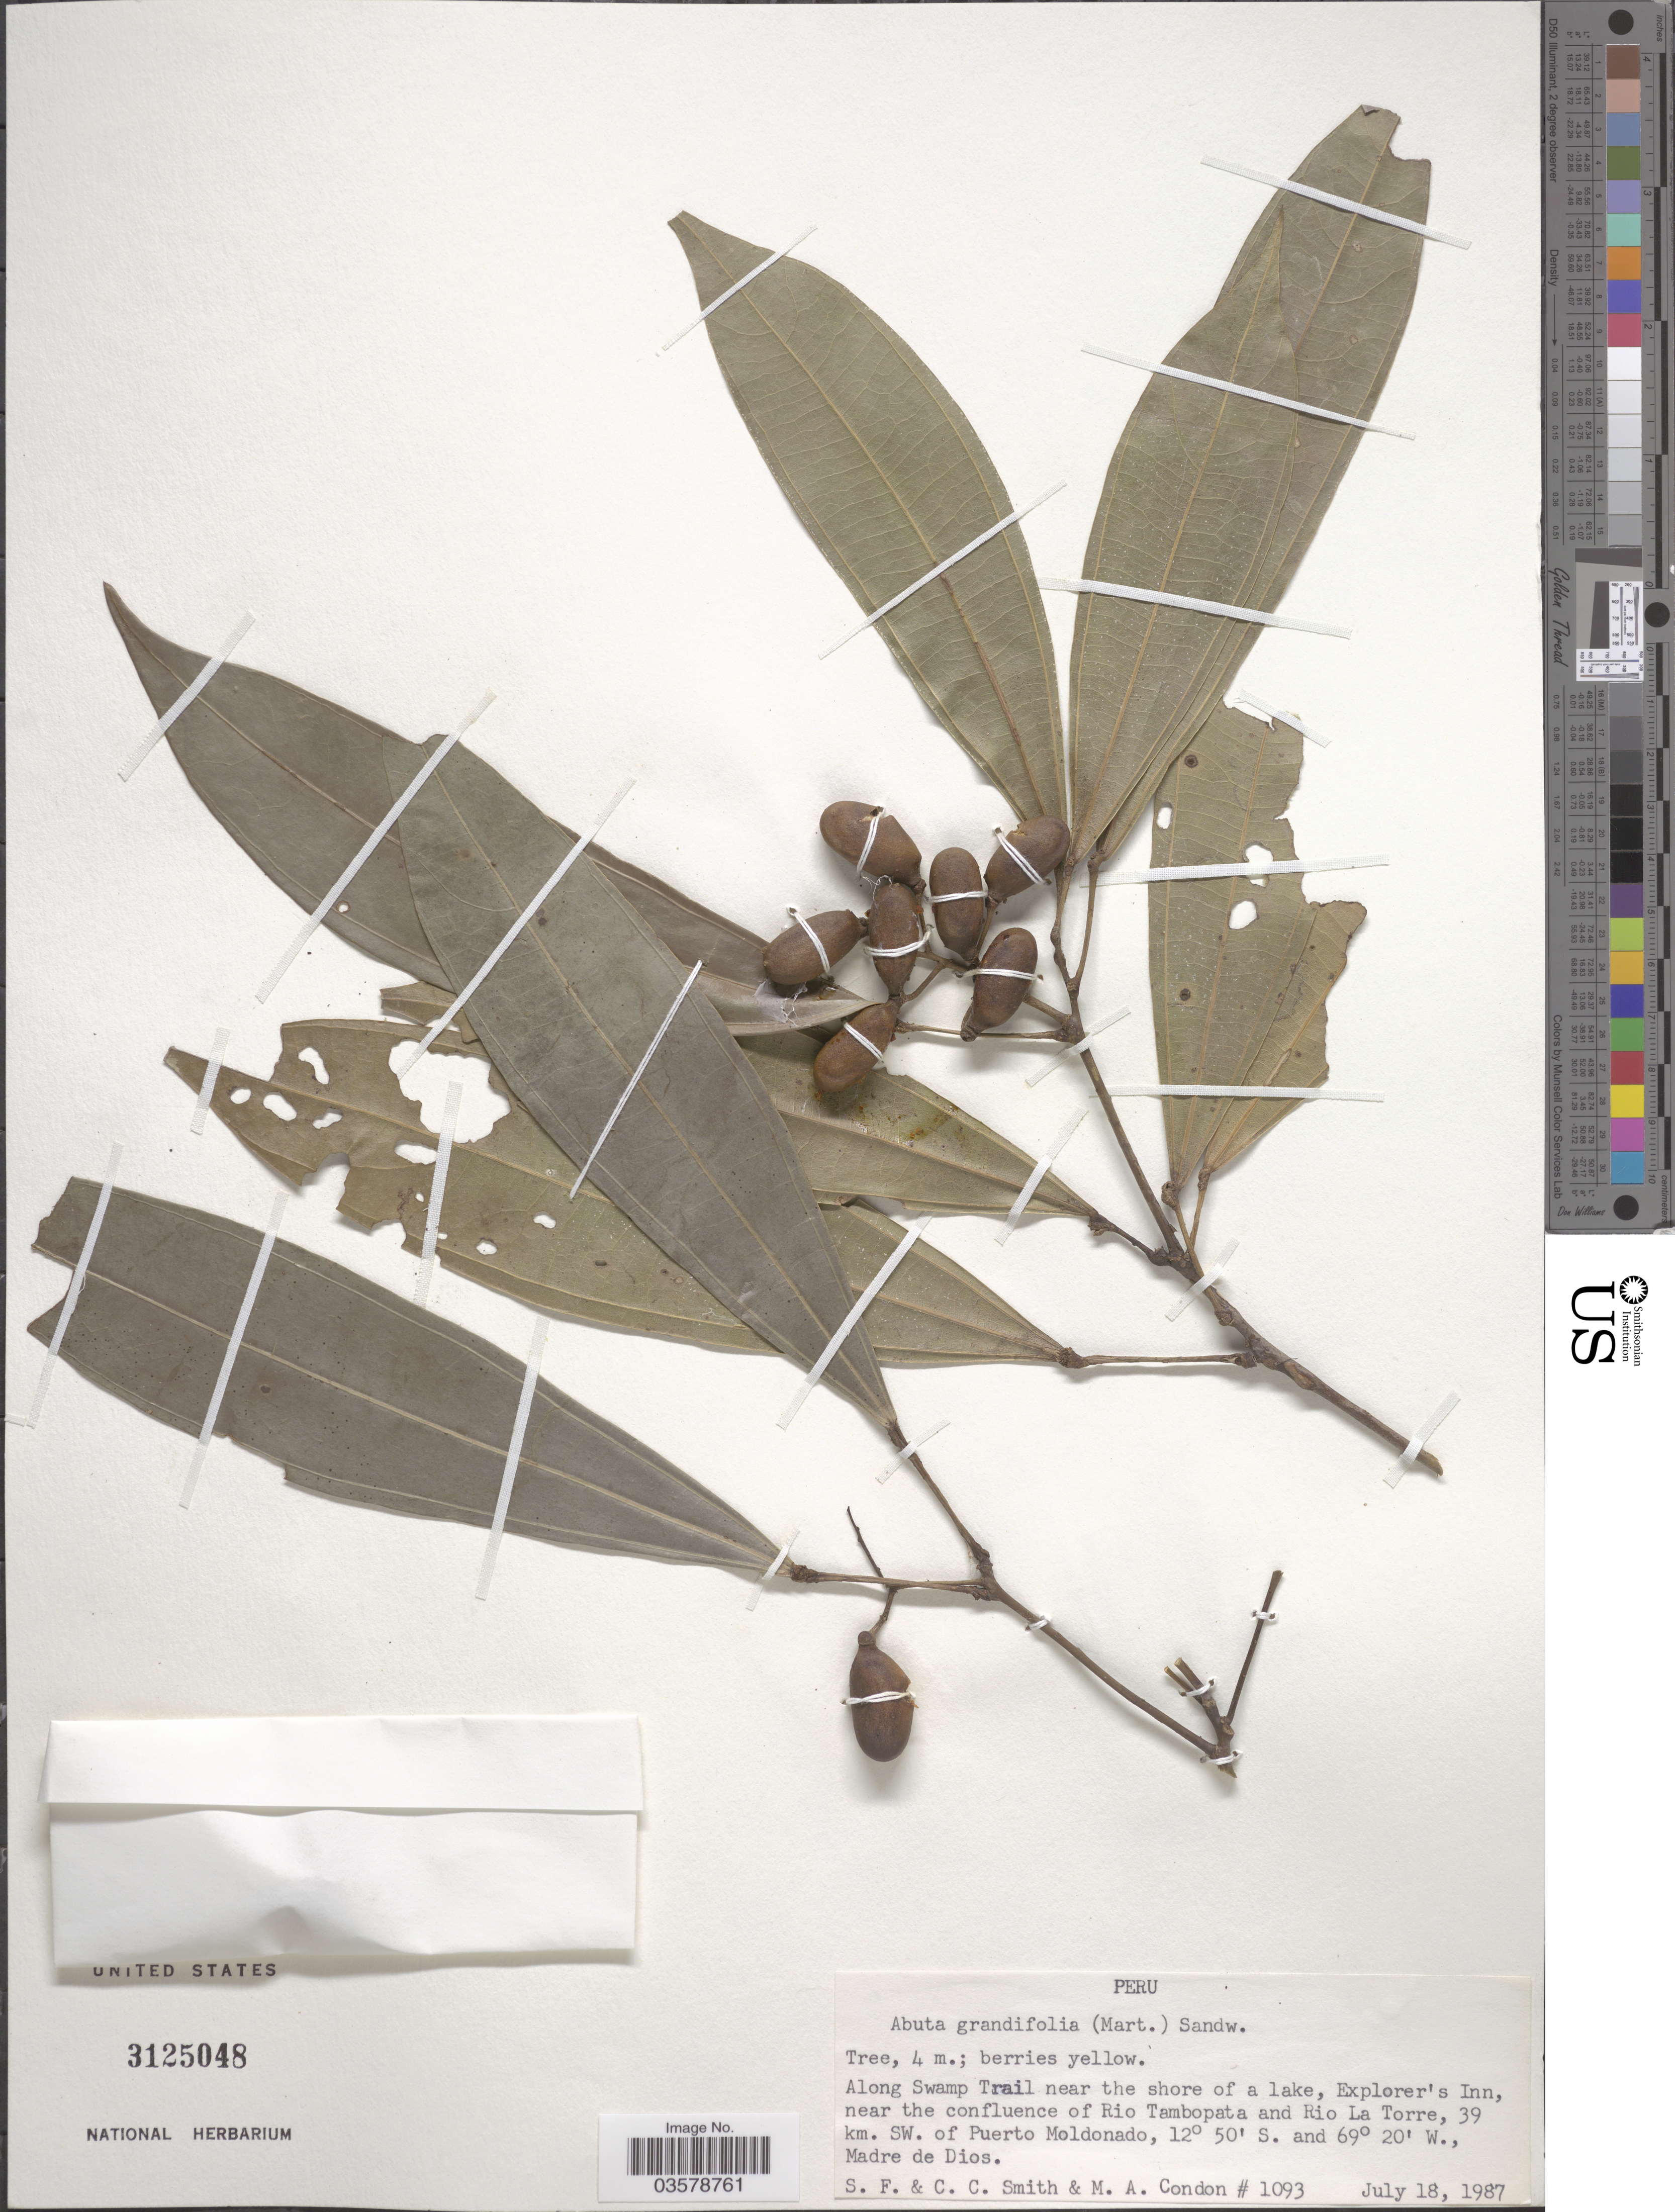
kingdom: Plantae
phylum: Tracheophyta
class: Magnoliopsida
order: Ranunculales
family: Menispermaceae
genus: Abuta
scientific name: Abuta grandifolia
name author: (Mart.) Sandwith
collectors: S.F. Smith, C. C. Smith & M. Condon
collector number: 1093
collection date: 1987-07-18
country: Peru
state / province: Madre de Dios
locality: Along Swamp Trail near the shore of a lake, Explorer's Inn, near the confluence of Rio Tambopata and Rio La Torre, 39 km. SW. of Puerto Moldonado.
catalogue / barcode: US 3125048